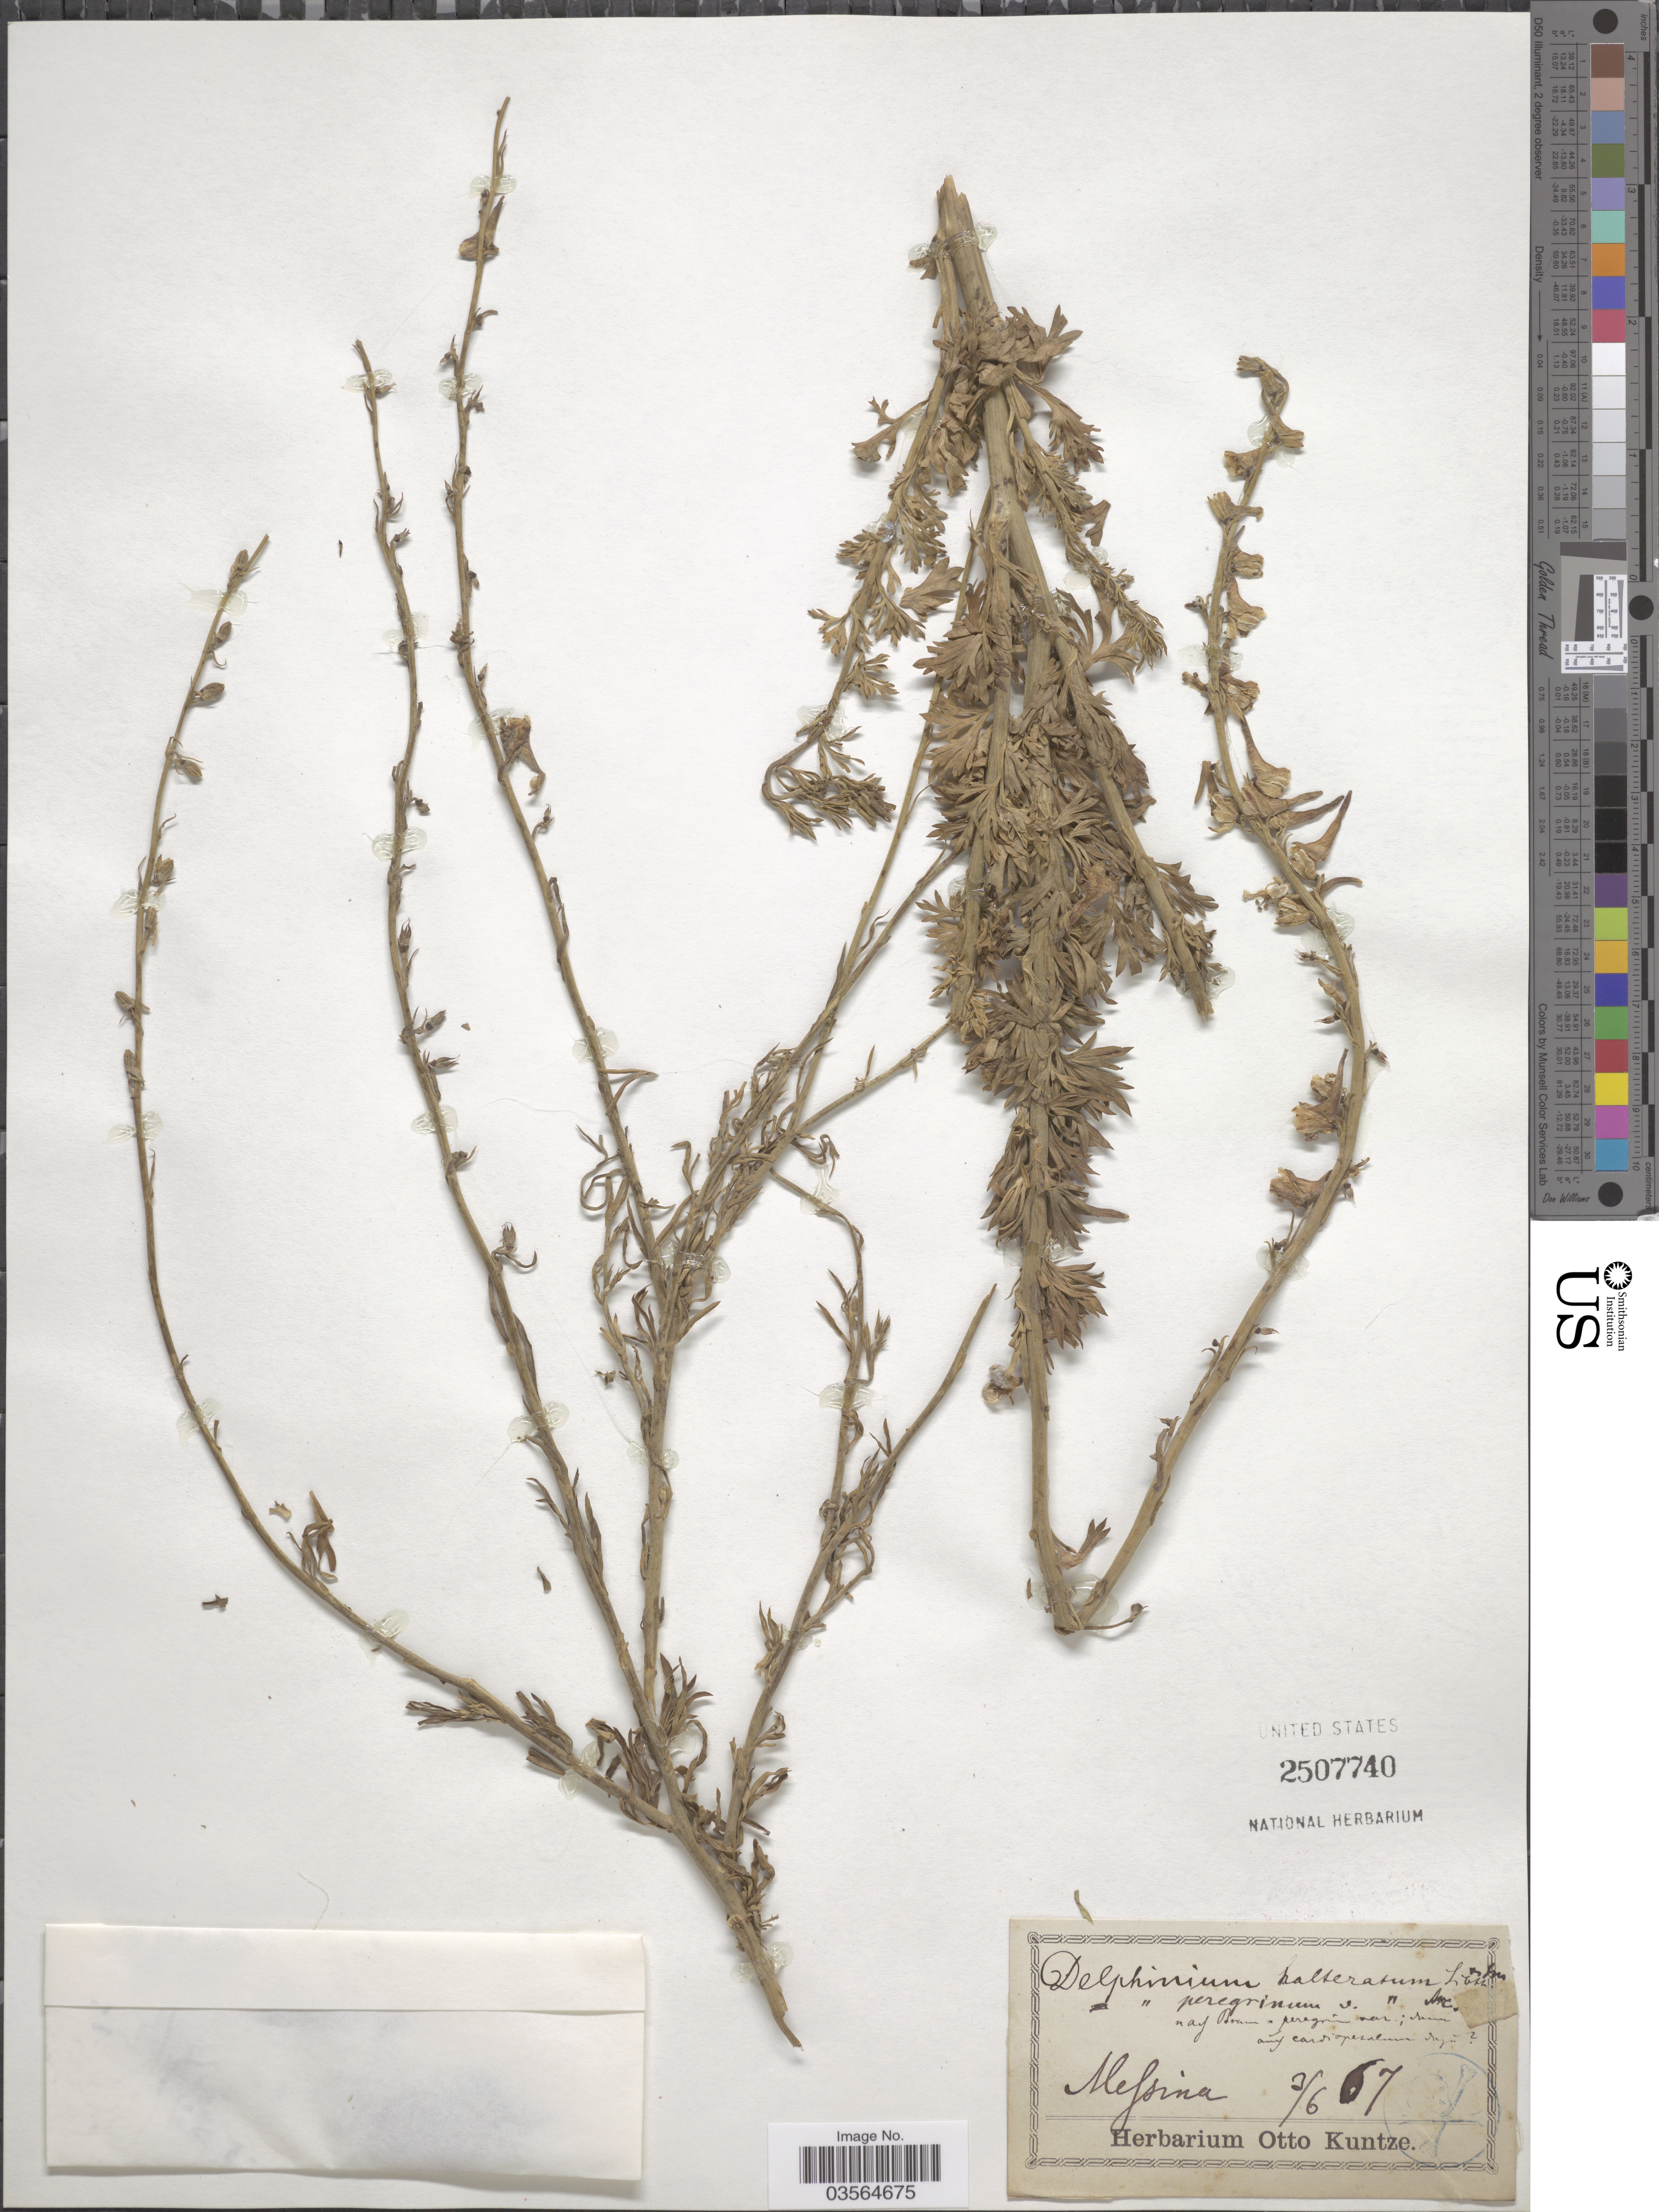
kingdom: Plantae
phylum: Tracheophyta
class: Magnoliopsida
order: Ranunculales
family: Ranunculaceae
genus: Delphinium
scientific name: Delphinium halteratum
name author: Sibth. & Sm.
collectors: ex herb. Otto Kuntze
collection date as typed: Transcribed d/m/y: 3/6/67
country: Italy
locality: Messina.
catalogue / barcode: US 2507740